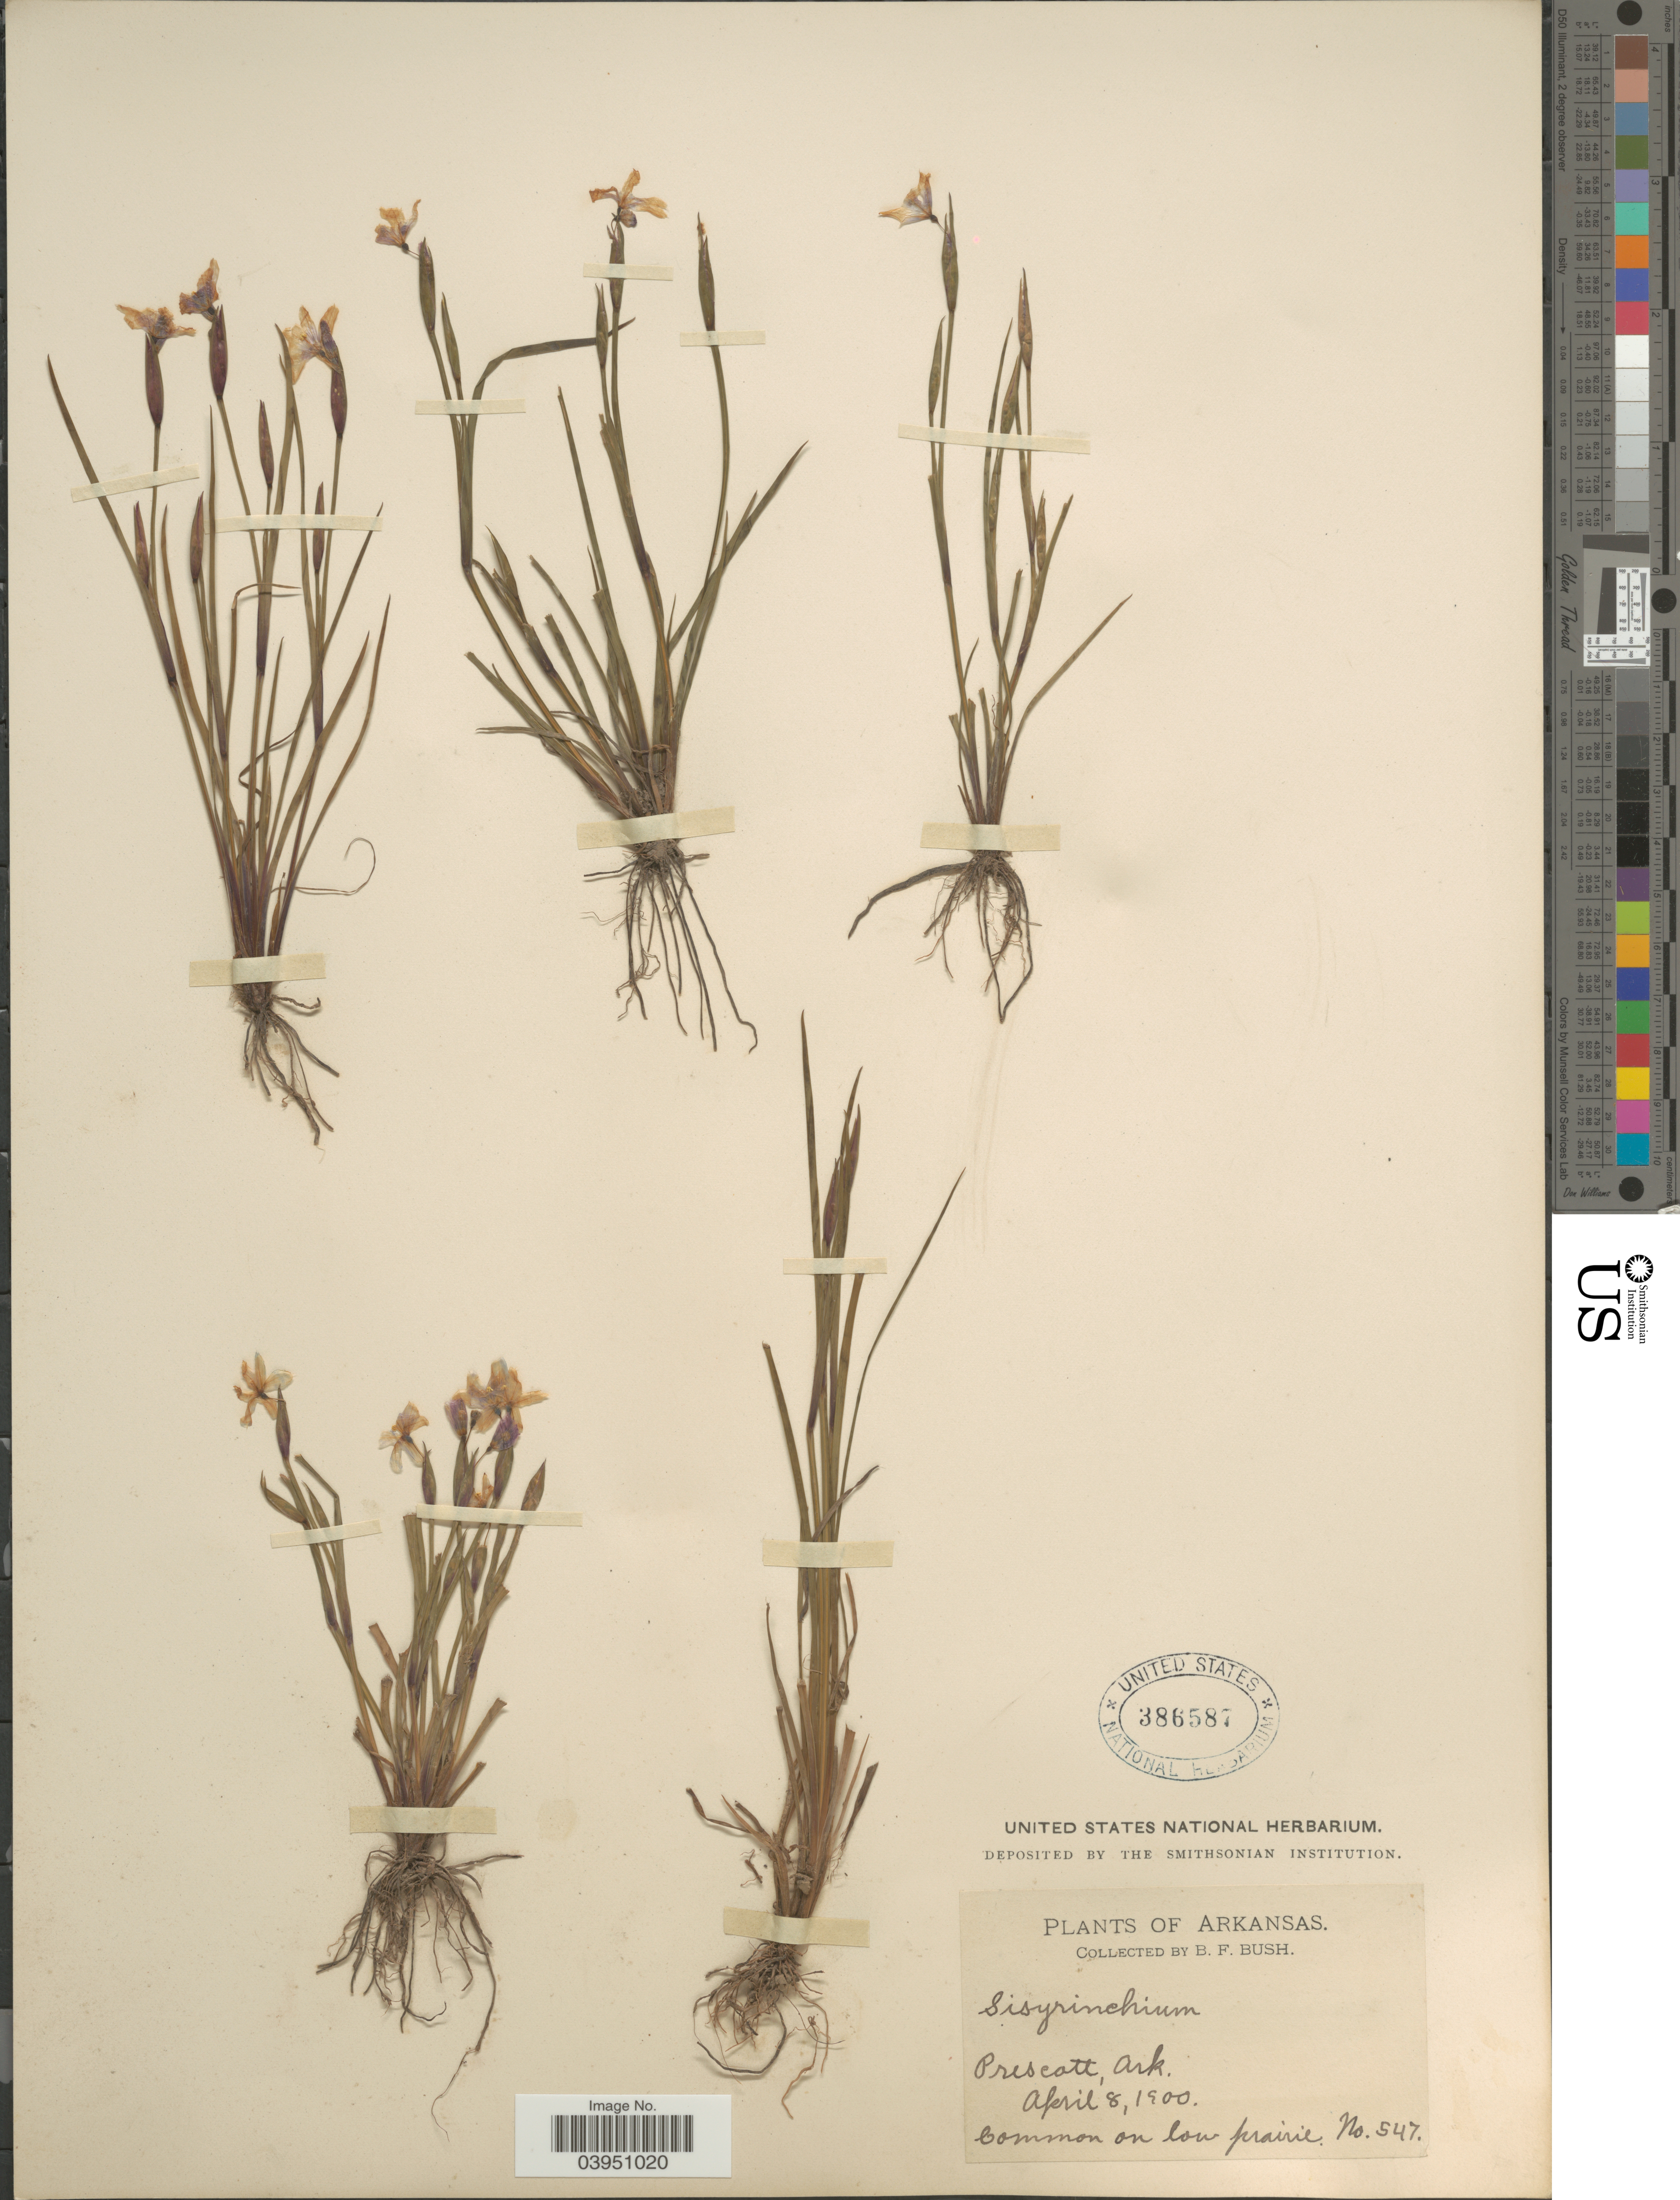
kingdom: Plantae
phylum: Tracheophyta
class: Liliopsida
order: Asparagales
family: Iridaceae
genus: Sisyrinchium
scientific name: Sisyrinchium furcatum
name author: E.P. Bicknell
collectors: B. F. Bush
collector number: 547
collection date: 1900-04-08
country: United States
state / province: Arkansas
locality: Prescott.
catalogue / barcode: US 386587